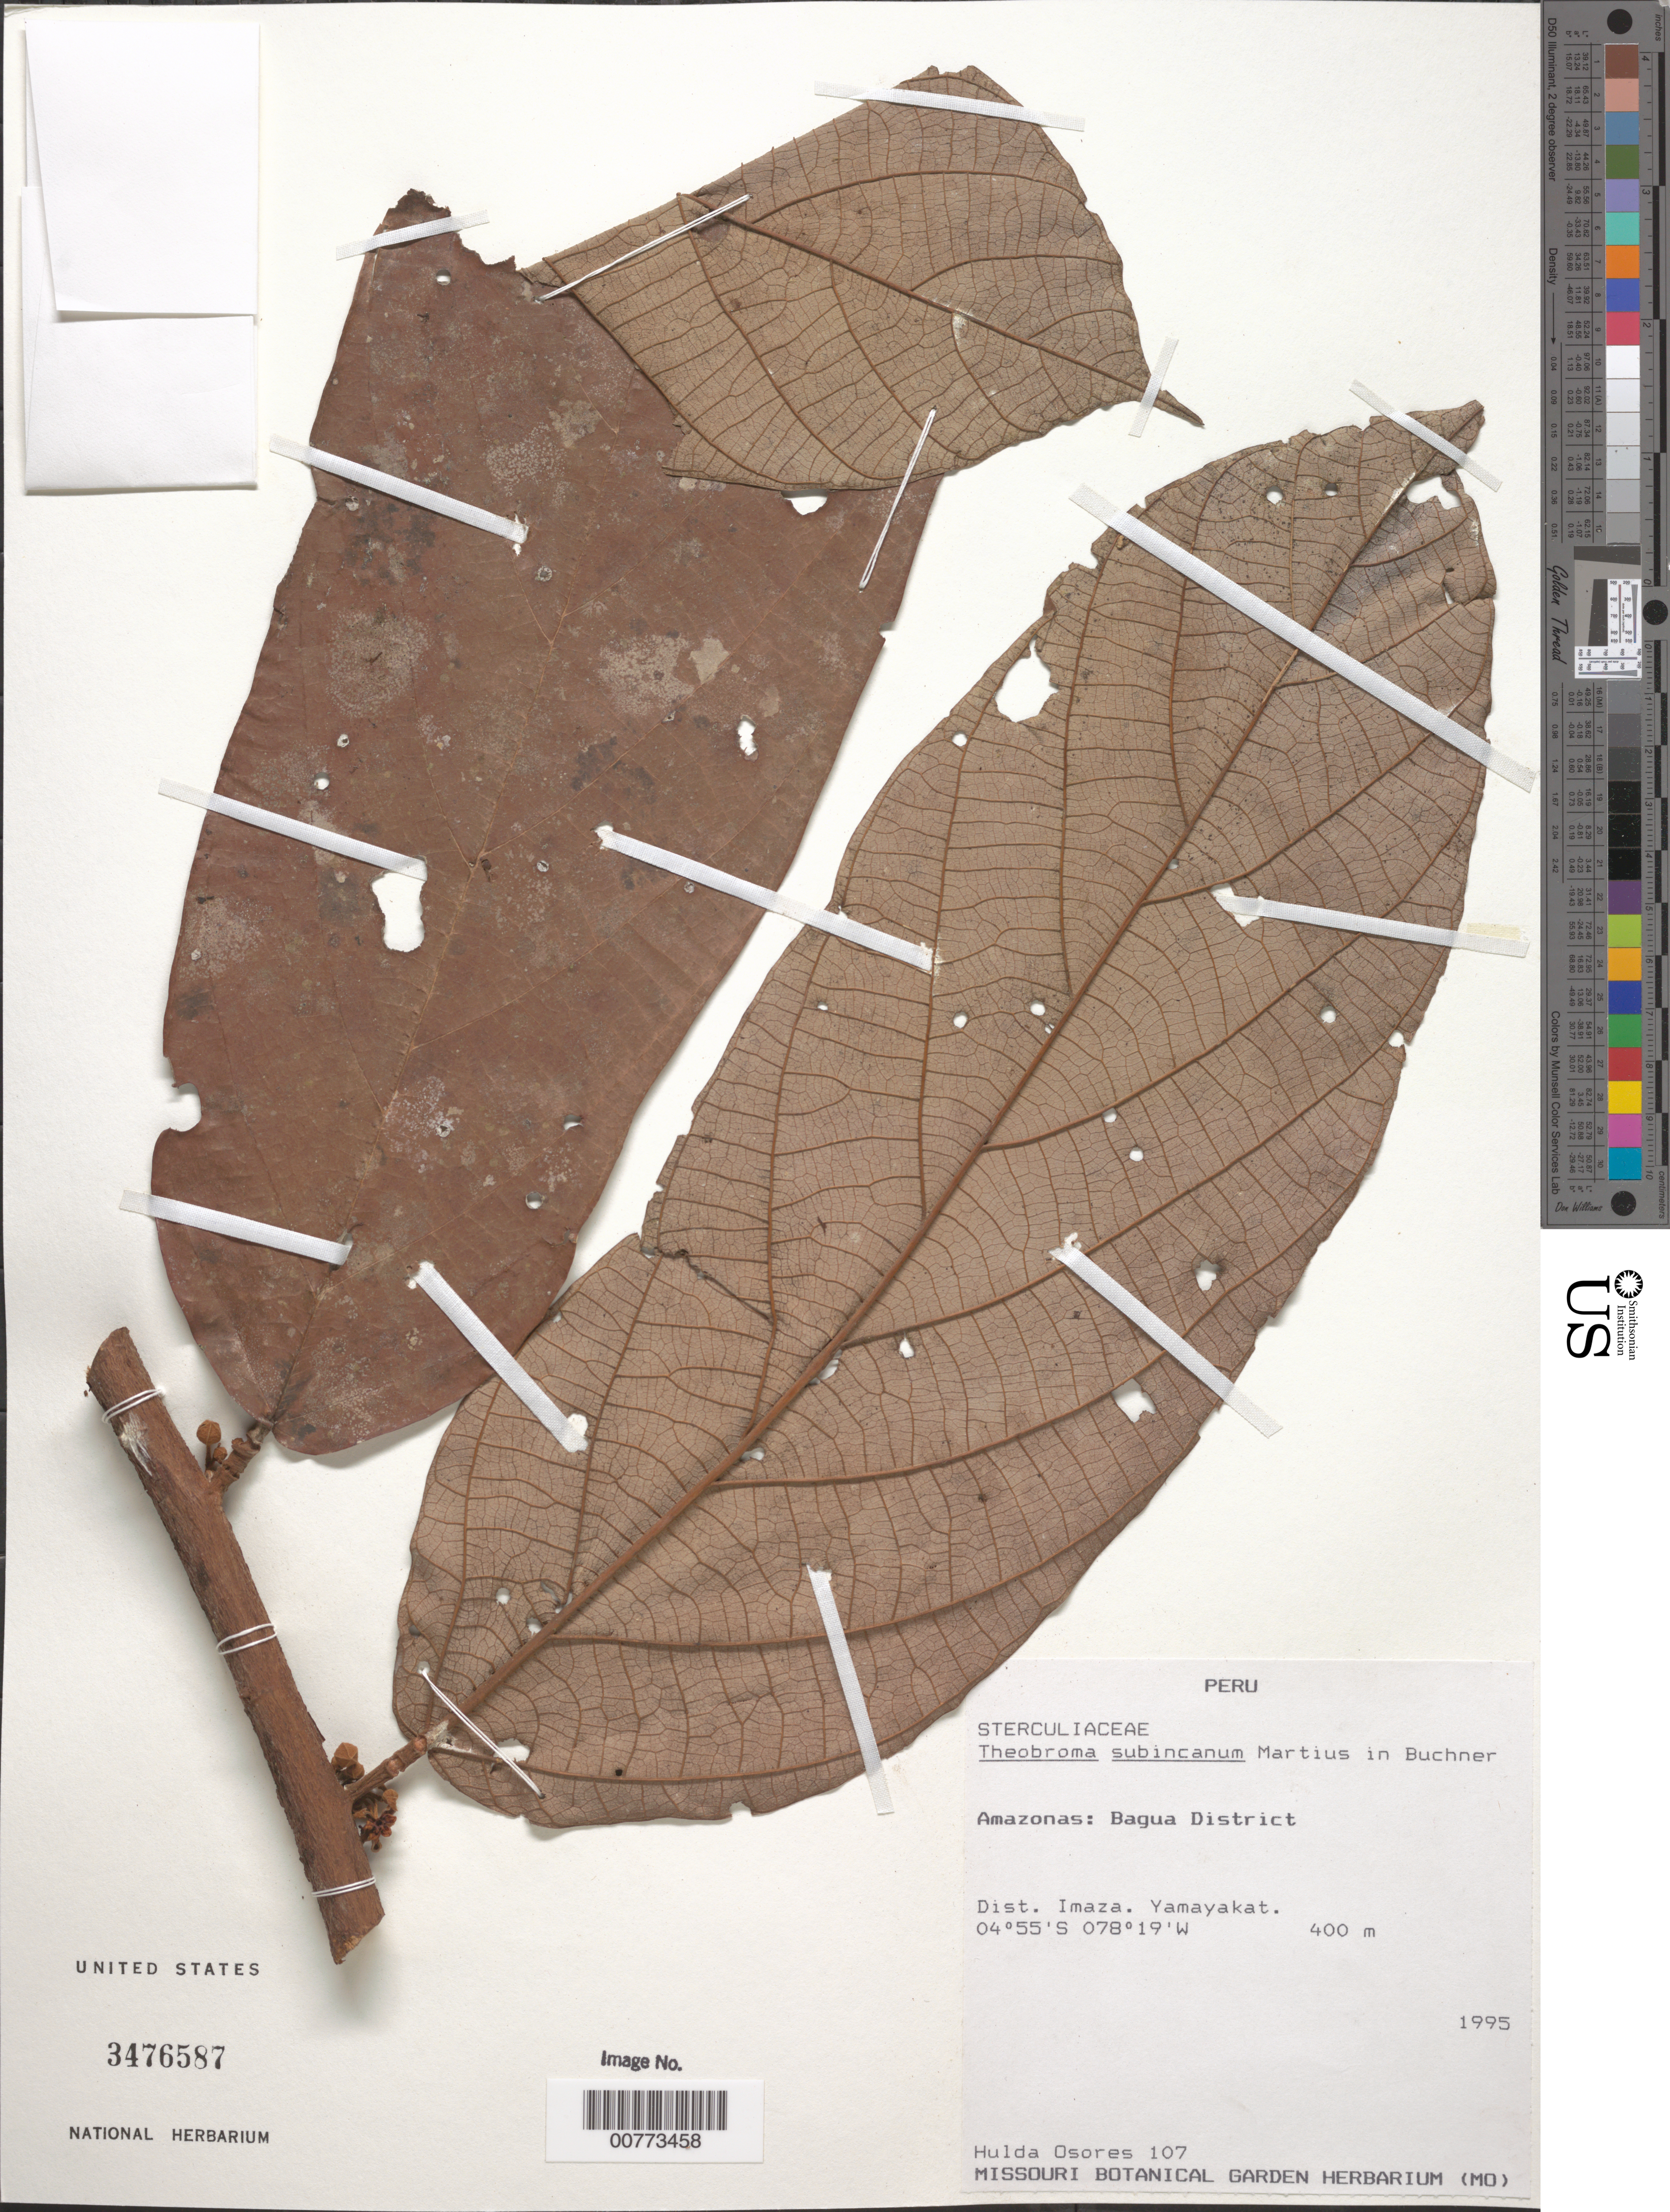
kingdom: Plantae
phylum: Tracheophyta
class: Magnoliopsida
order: Malvales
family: Malvaceae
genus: Theobroma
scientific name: Theobroma subincanum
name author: Mart.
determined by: Osores, H.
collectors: H. Osores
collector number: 107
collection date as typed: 1995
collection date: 1995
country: Peru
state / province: Amazonas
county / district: Bagua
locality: Dist. Imaza. Yamayakat.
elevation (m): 400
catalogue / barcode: US 3476587